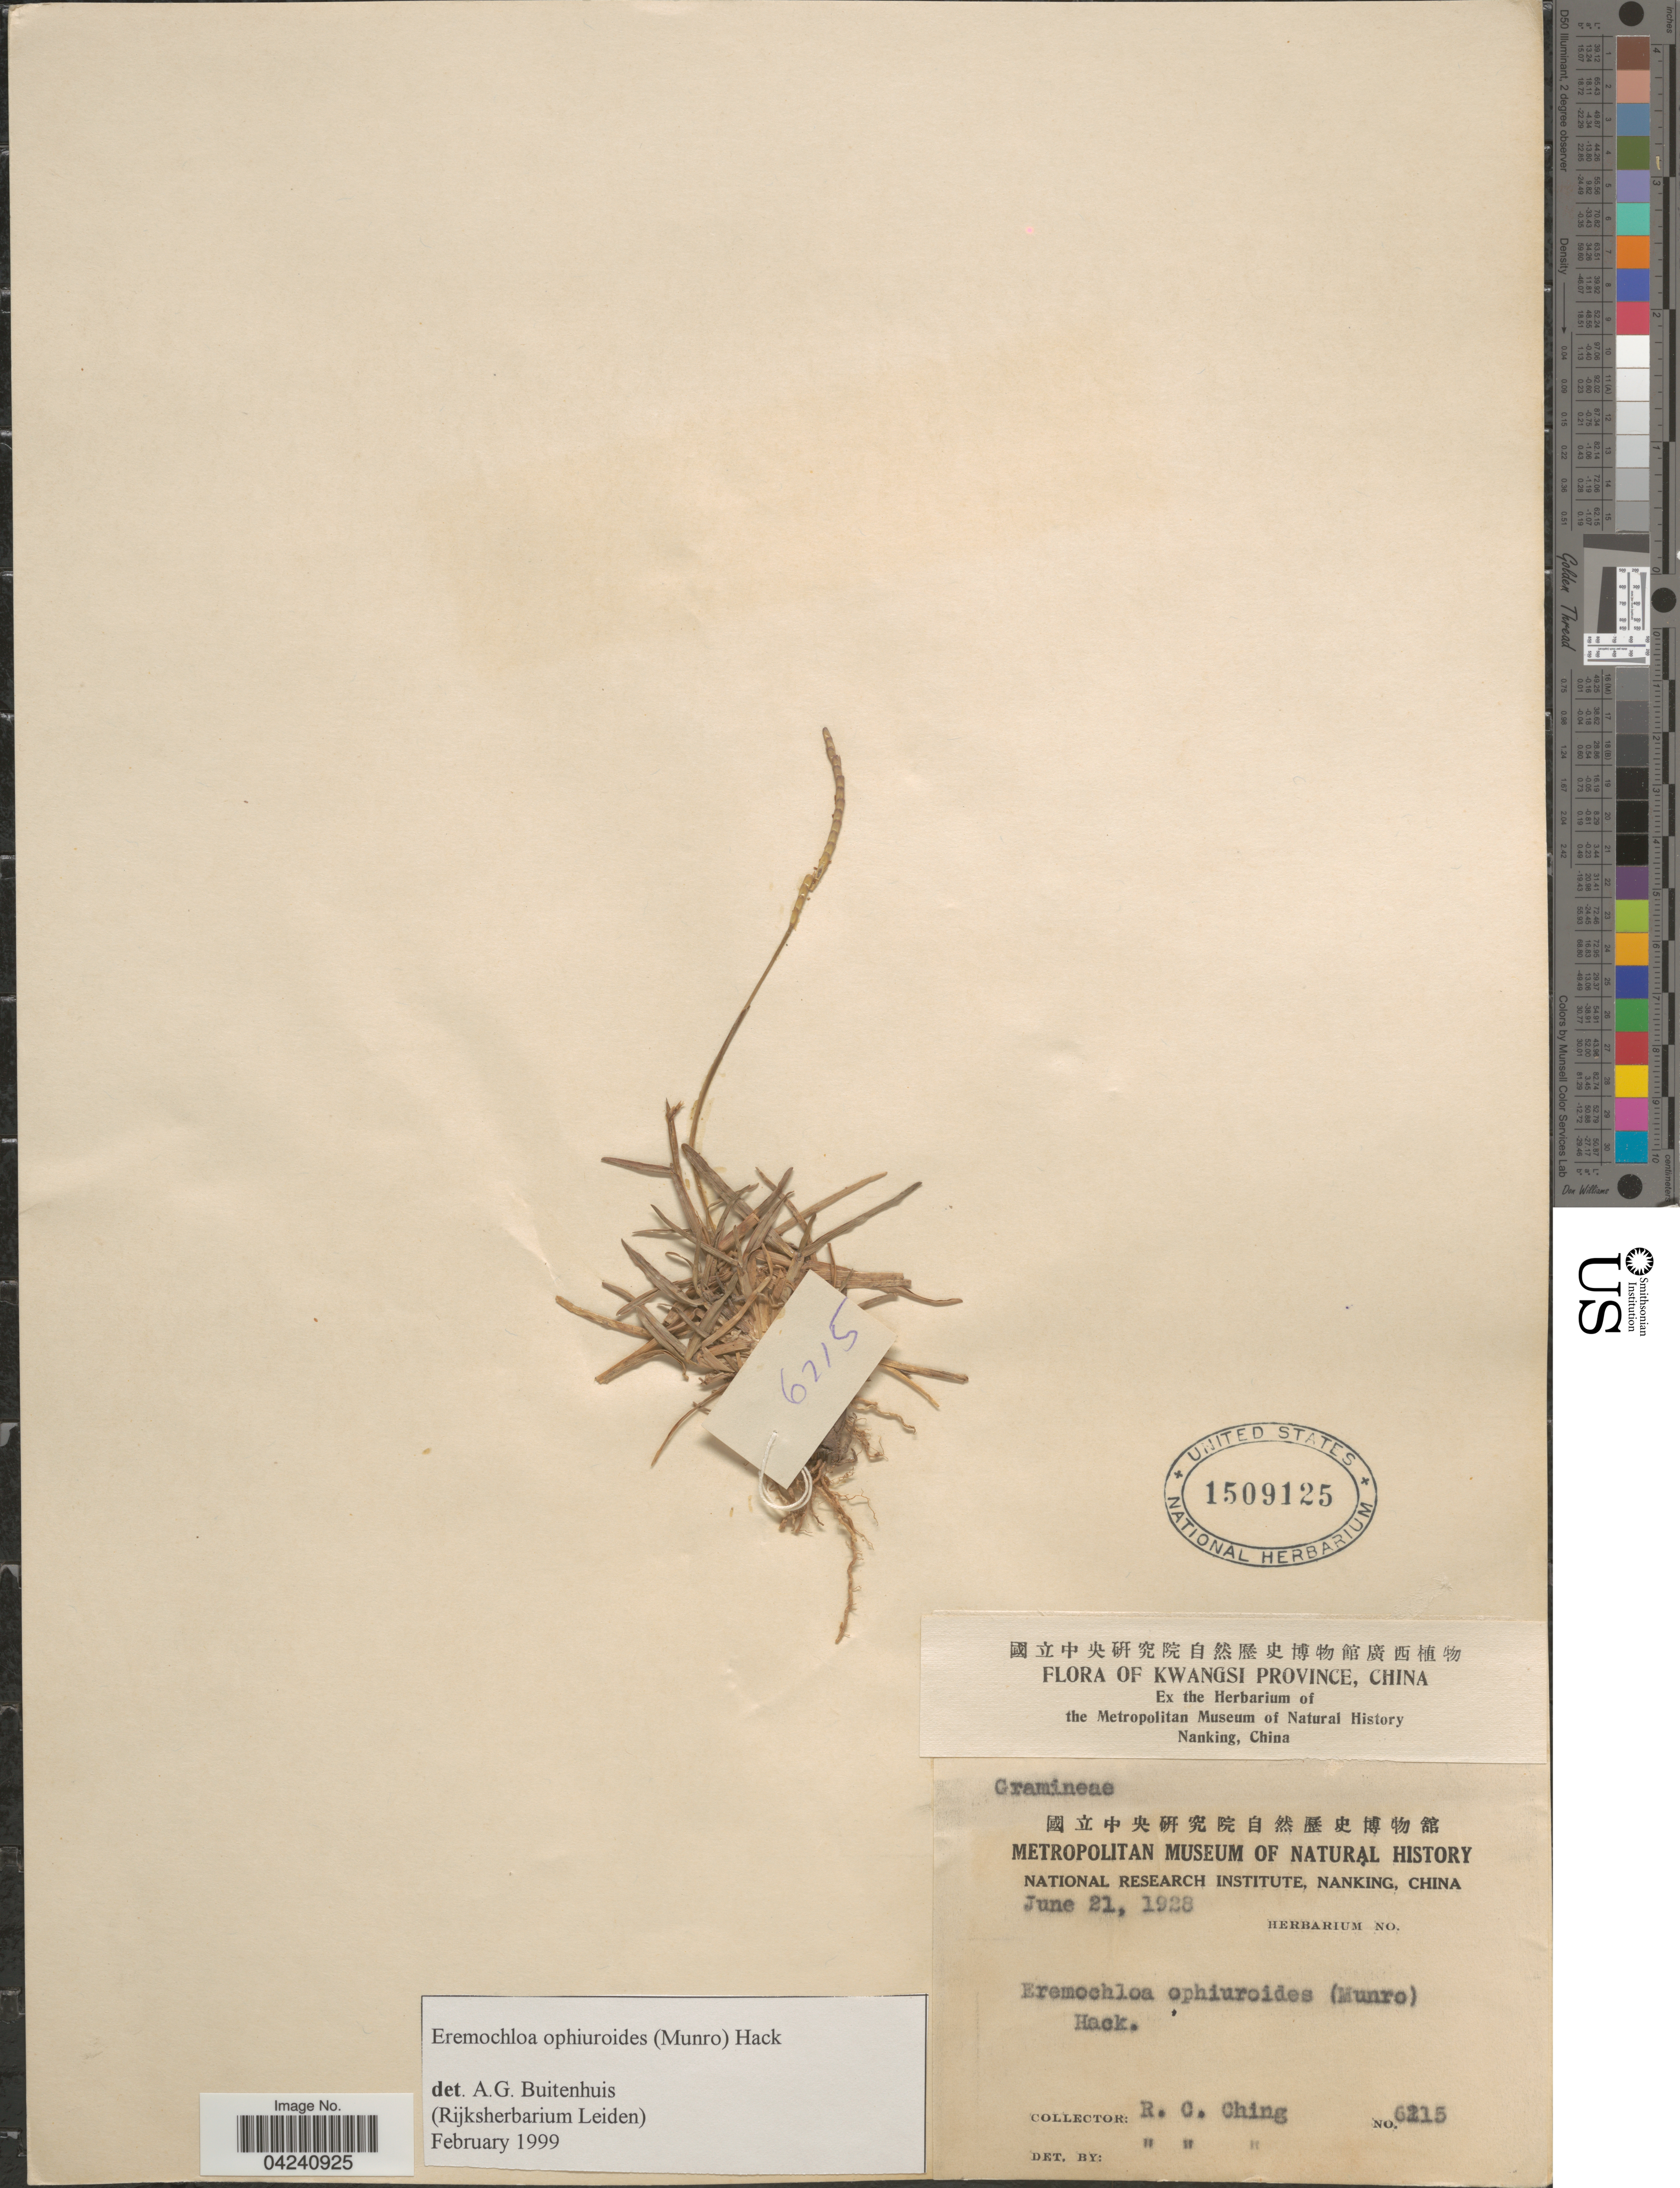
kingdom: Plantae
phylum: Tracheophyta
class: Liliopsida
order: Poales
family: Poaceae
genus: Eremochloa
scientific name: Eremochloa ophiuroides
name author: (Munro) Hack.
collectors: R. C. Ching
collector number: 6215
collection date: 1928-06-21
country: China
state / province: Guangxi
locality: Kwangsi Province.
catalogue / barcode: US 1509125